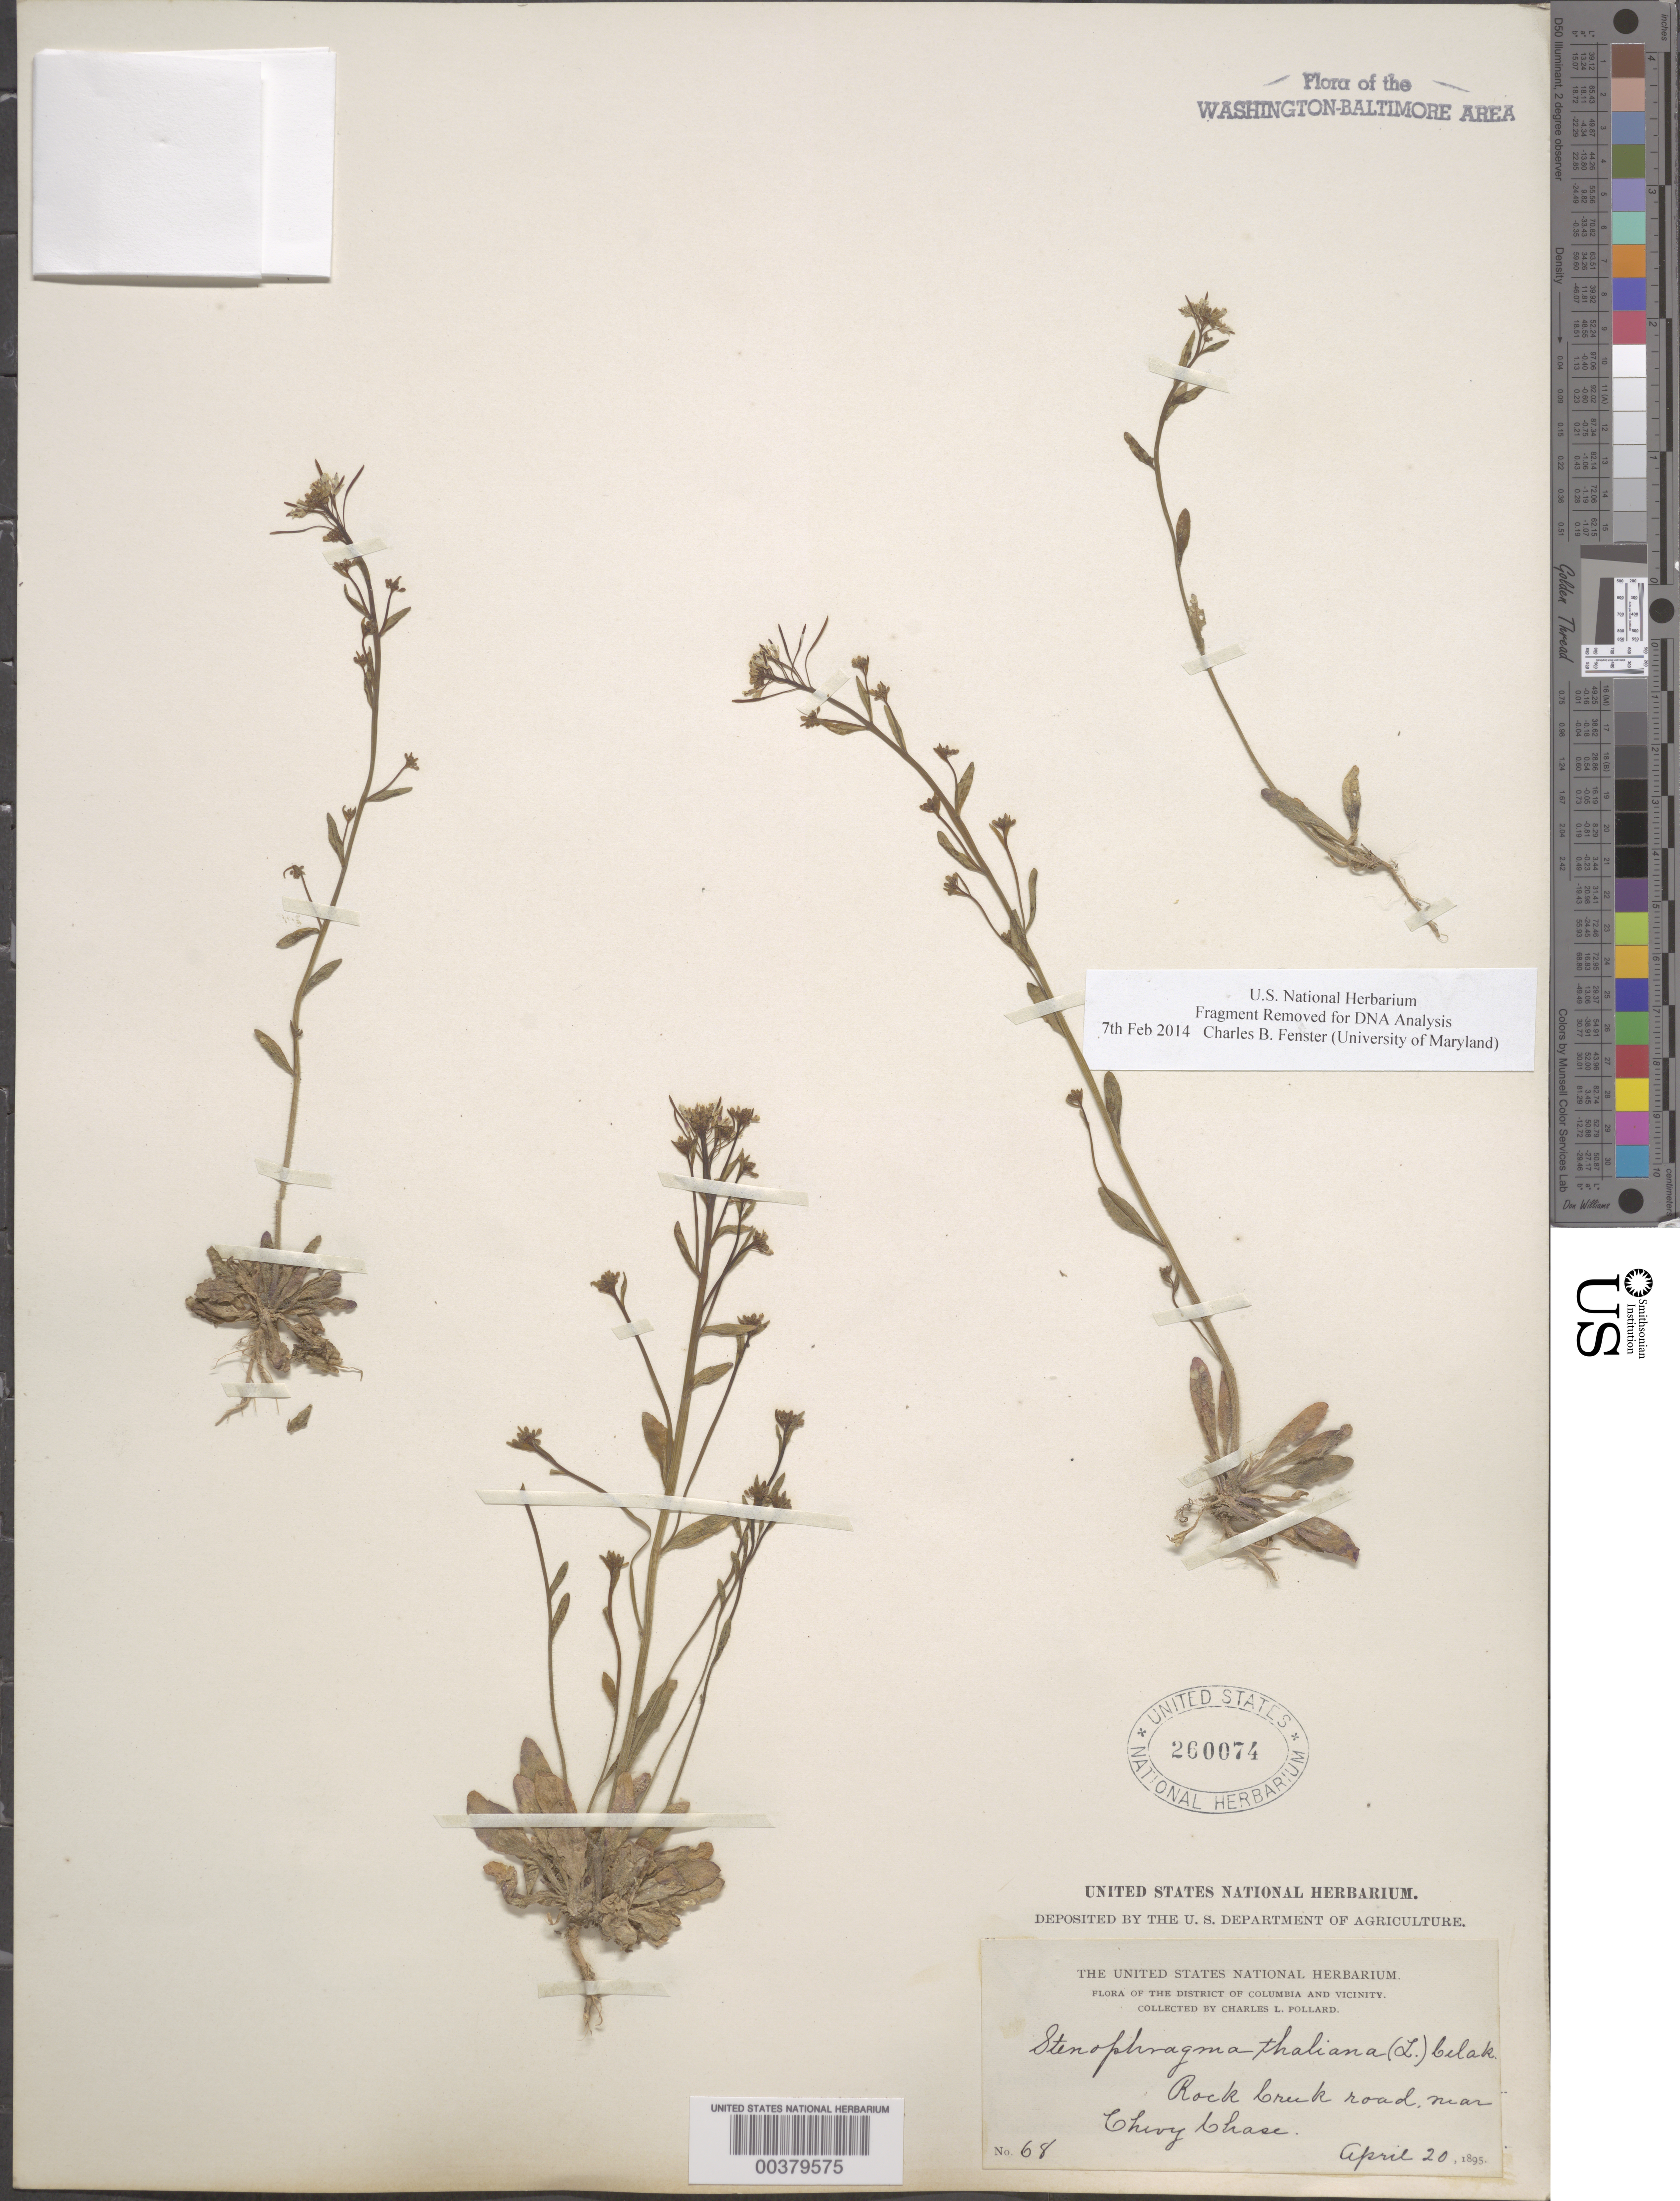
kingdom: Plantae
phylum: Tracheophyta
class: Magnoliopsida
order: Brassicales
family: Brassicaceae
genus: Arabidopsis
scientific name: Arabidopsis thaliana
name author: (L.) Heynh.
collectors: C. L. Pollard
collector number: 68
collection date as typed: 20 Apr 1895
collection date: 1895-04-20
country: United States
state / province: District of Columbia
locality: Rock Creek Rd. near Chevy Chase Rock Creek Park & vicinity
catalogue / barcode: US 260074